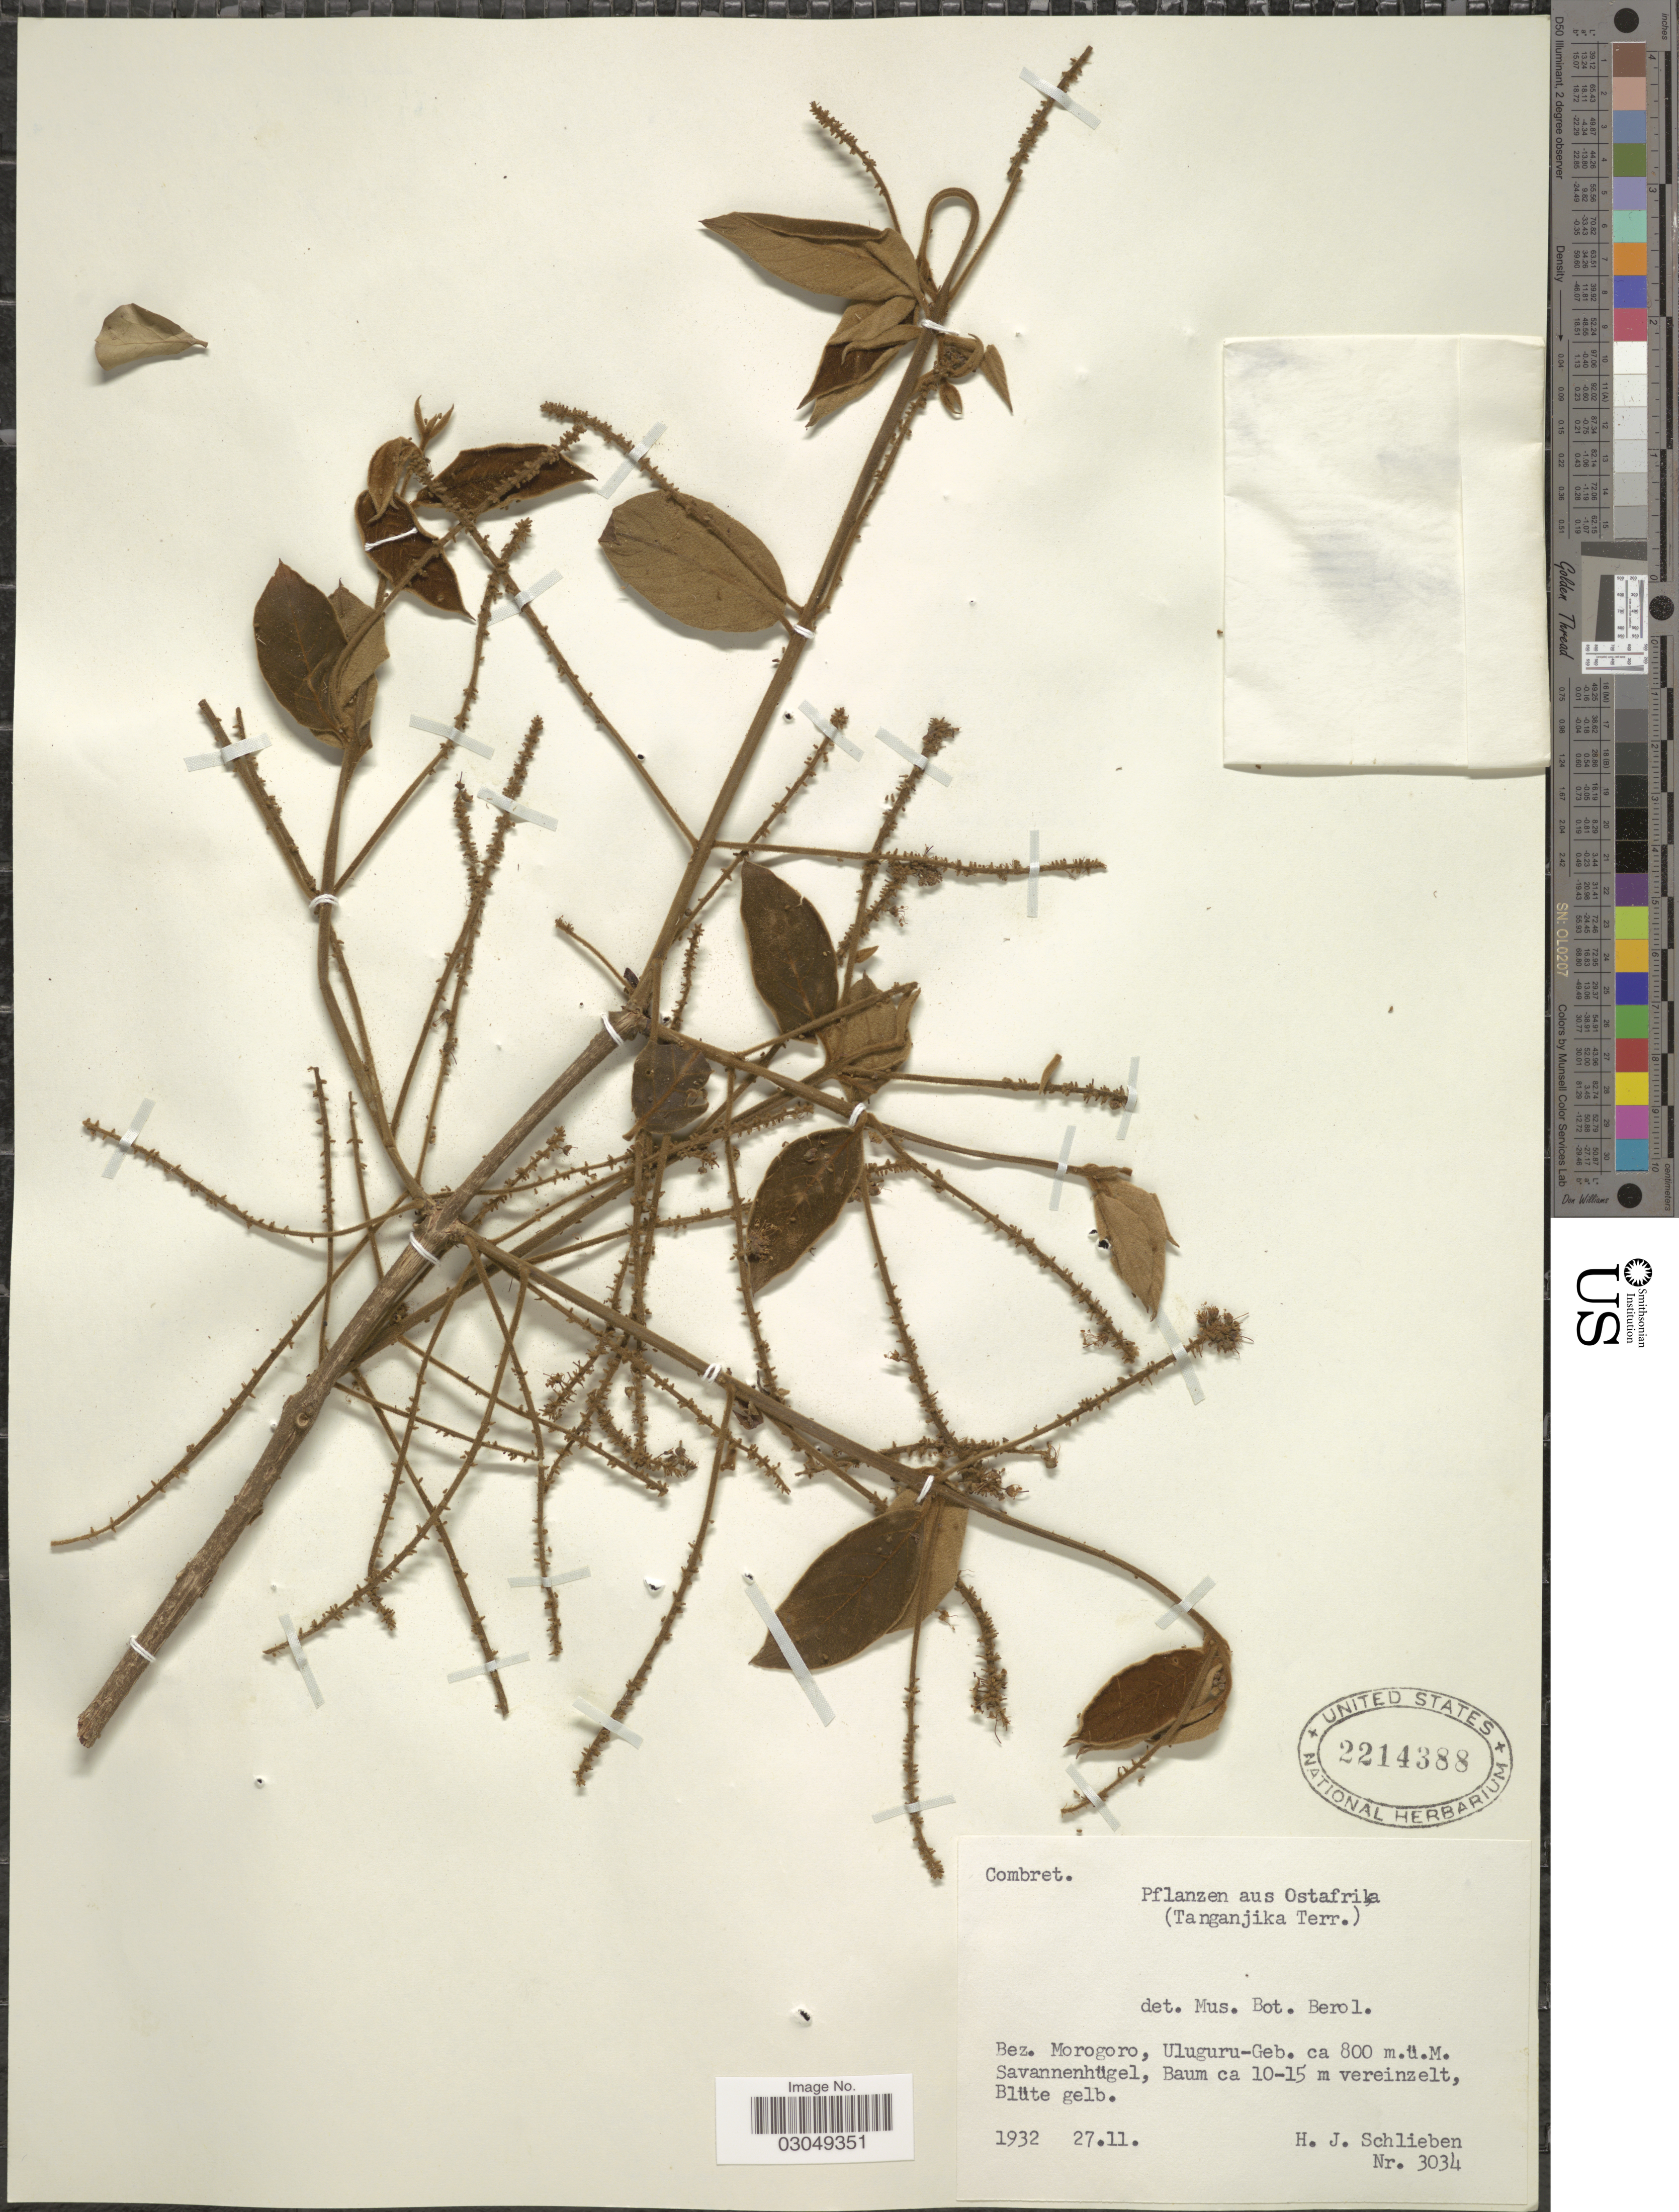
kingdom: Plantae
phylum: Tracheophyta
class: Magnoliopsida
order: Myrtales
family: Combretaceae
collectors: H. J. Schlieben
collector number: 3034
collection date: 1932-11-27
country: Tanzania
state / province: Morogoro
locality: Ostafrika (Tanganjika Terr.) Bez. Morogoro, Uluguru-Geb. .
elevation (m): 800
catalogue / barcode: US 2214388